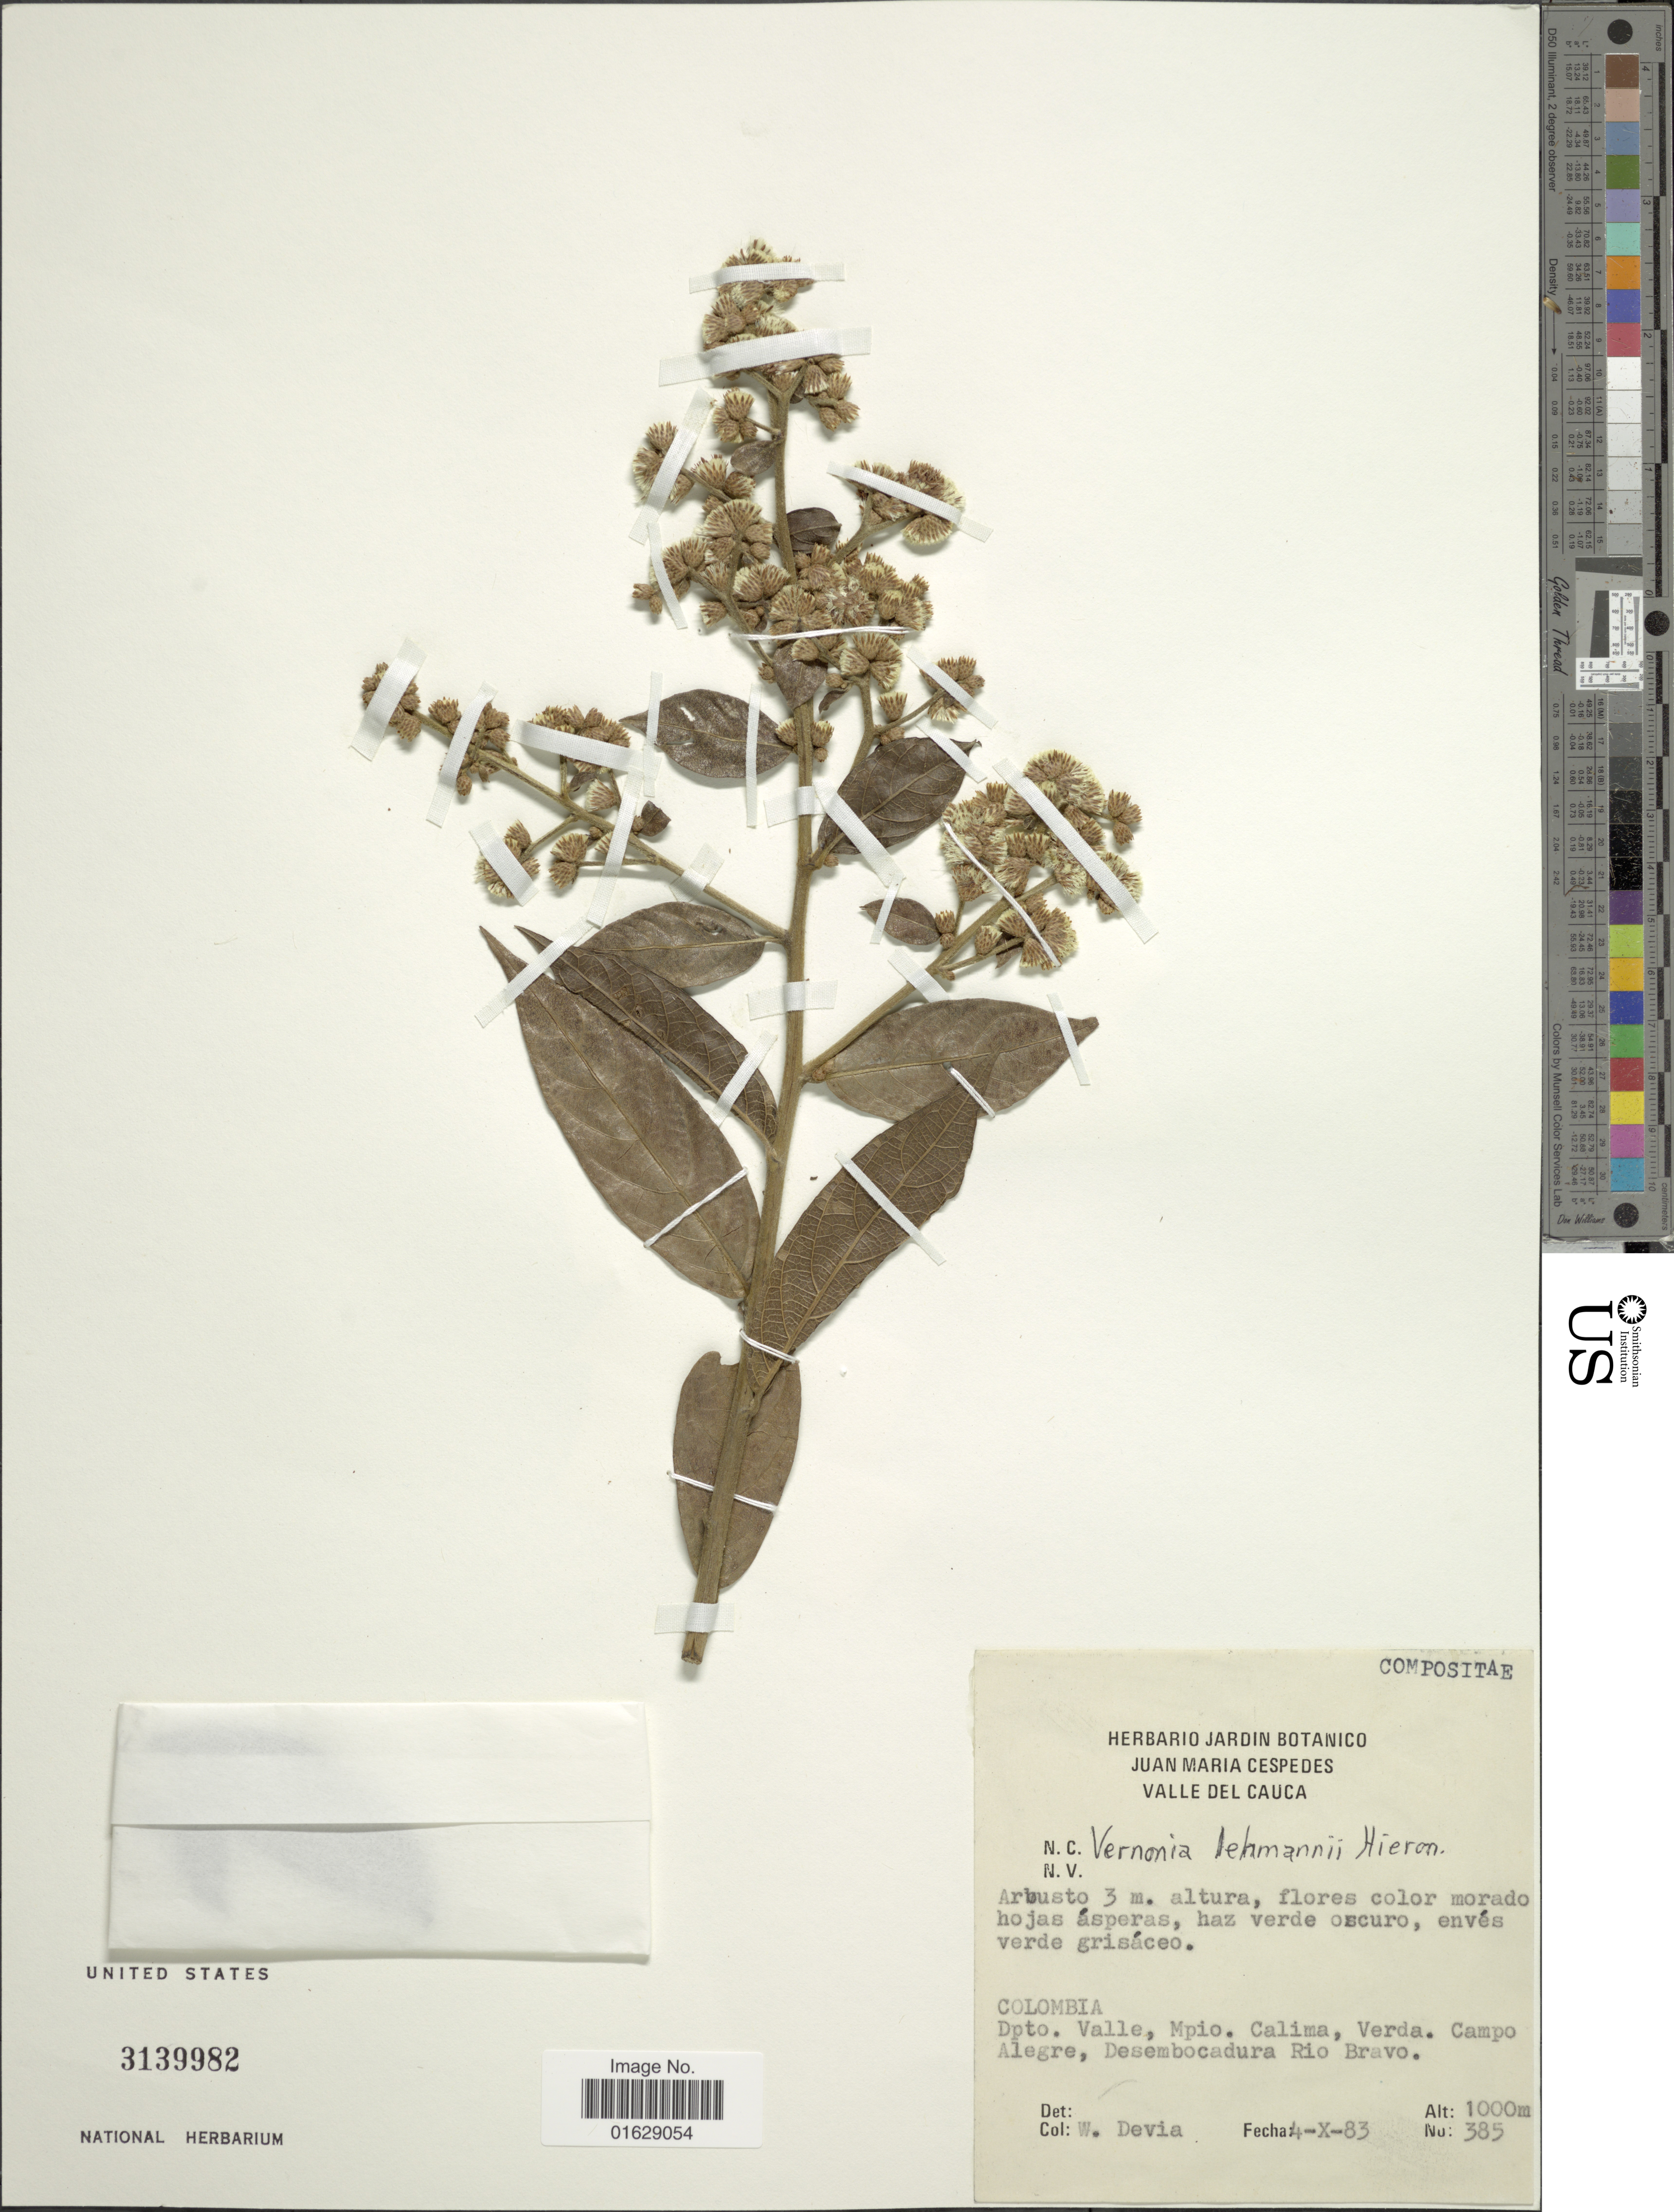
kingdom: Plantae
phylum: Tracheophyta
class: Magnoliopsida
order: Asterales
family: Asteraceae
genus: Lepidaploa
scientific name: Lepidaploa lehmannii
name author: (Hieron.) H. Rob.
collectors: W. Devia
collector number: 385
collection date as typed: Transcribed d/m/y: 4/10/83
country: Colombia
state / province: Valle del Cauca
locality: Dpto. Valle, Mpio. Calima, Verda. Campo Alegre, Desembocadura Rio Bravo.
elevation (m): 1000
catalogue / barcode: US 3139982